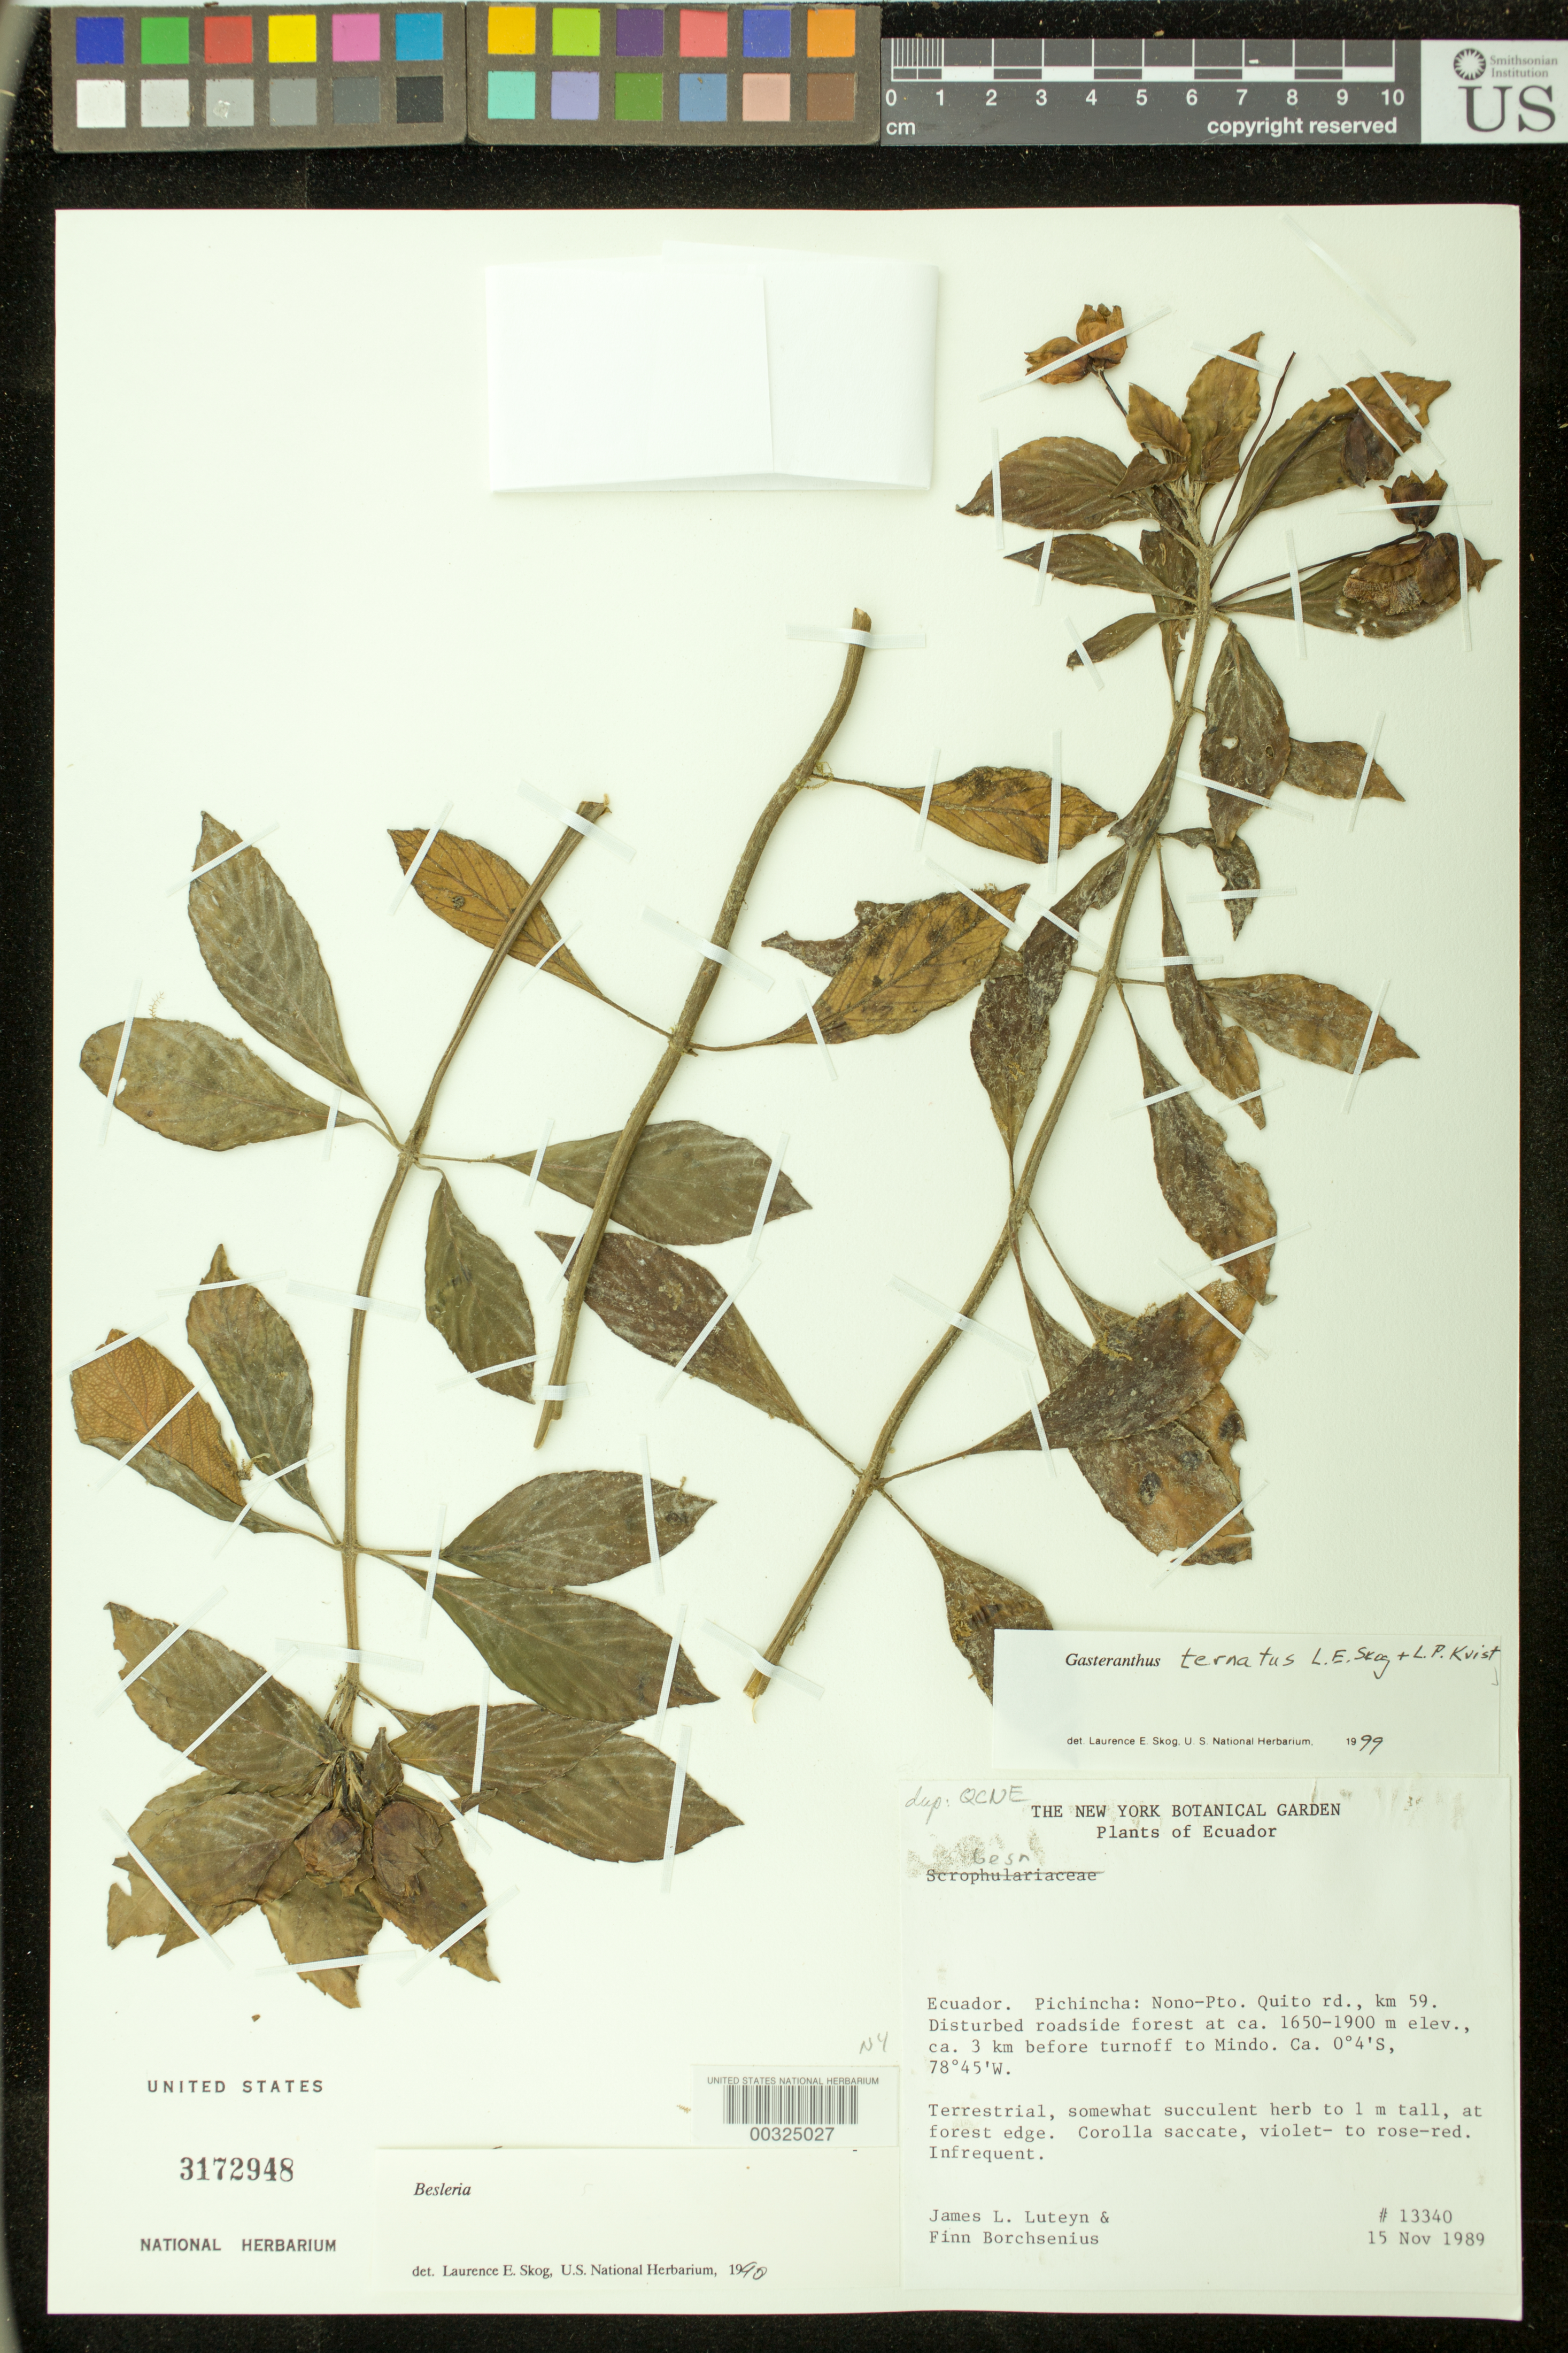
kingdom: Plantae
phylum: Tracheophyta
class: Magnoliopsida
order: Lamiales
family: Gesneriaceae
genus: Gasteranthus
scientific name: Gasteranthus ternatus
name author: L.E. Skog & L.P. Kvist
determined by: Skog, Laurence E.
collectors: J. L. Luteyn & F. Borchsenius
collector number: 13340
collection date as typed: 15 Nov 1989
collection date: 1989-11-15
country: Ecuador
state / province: Pichincha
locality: Nono - Pto. Quito rd., km 59, ca. 3 km before turnoff to Mindo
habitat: Disturbed roadside forest; at forest edge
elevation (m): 1650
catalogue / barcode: US 3172948